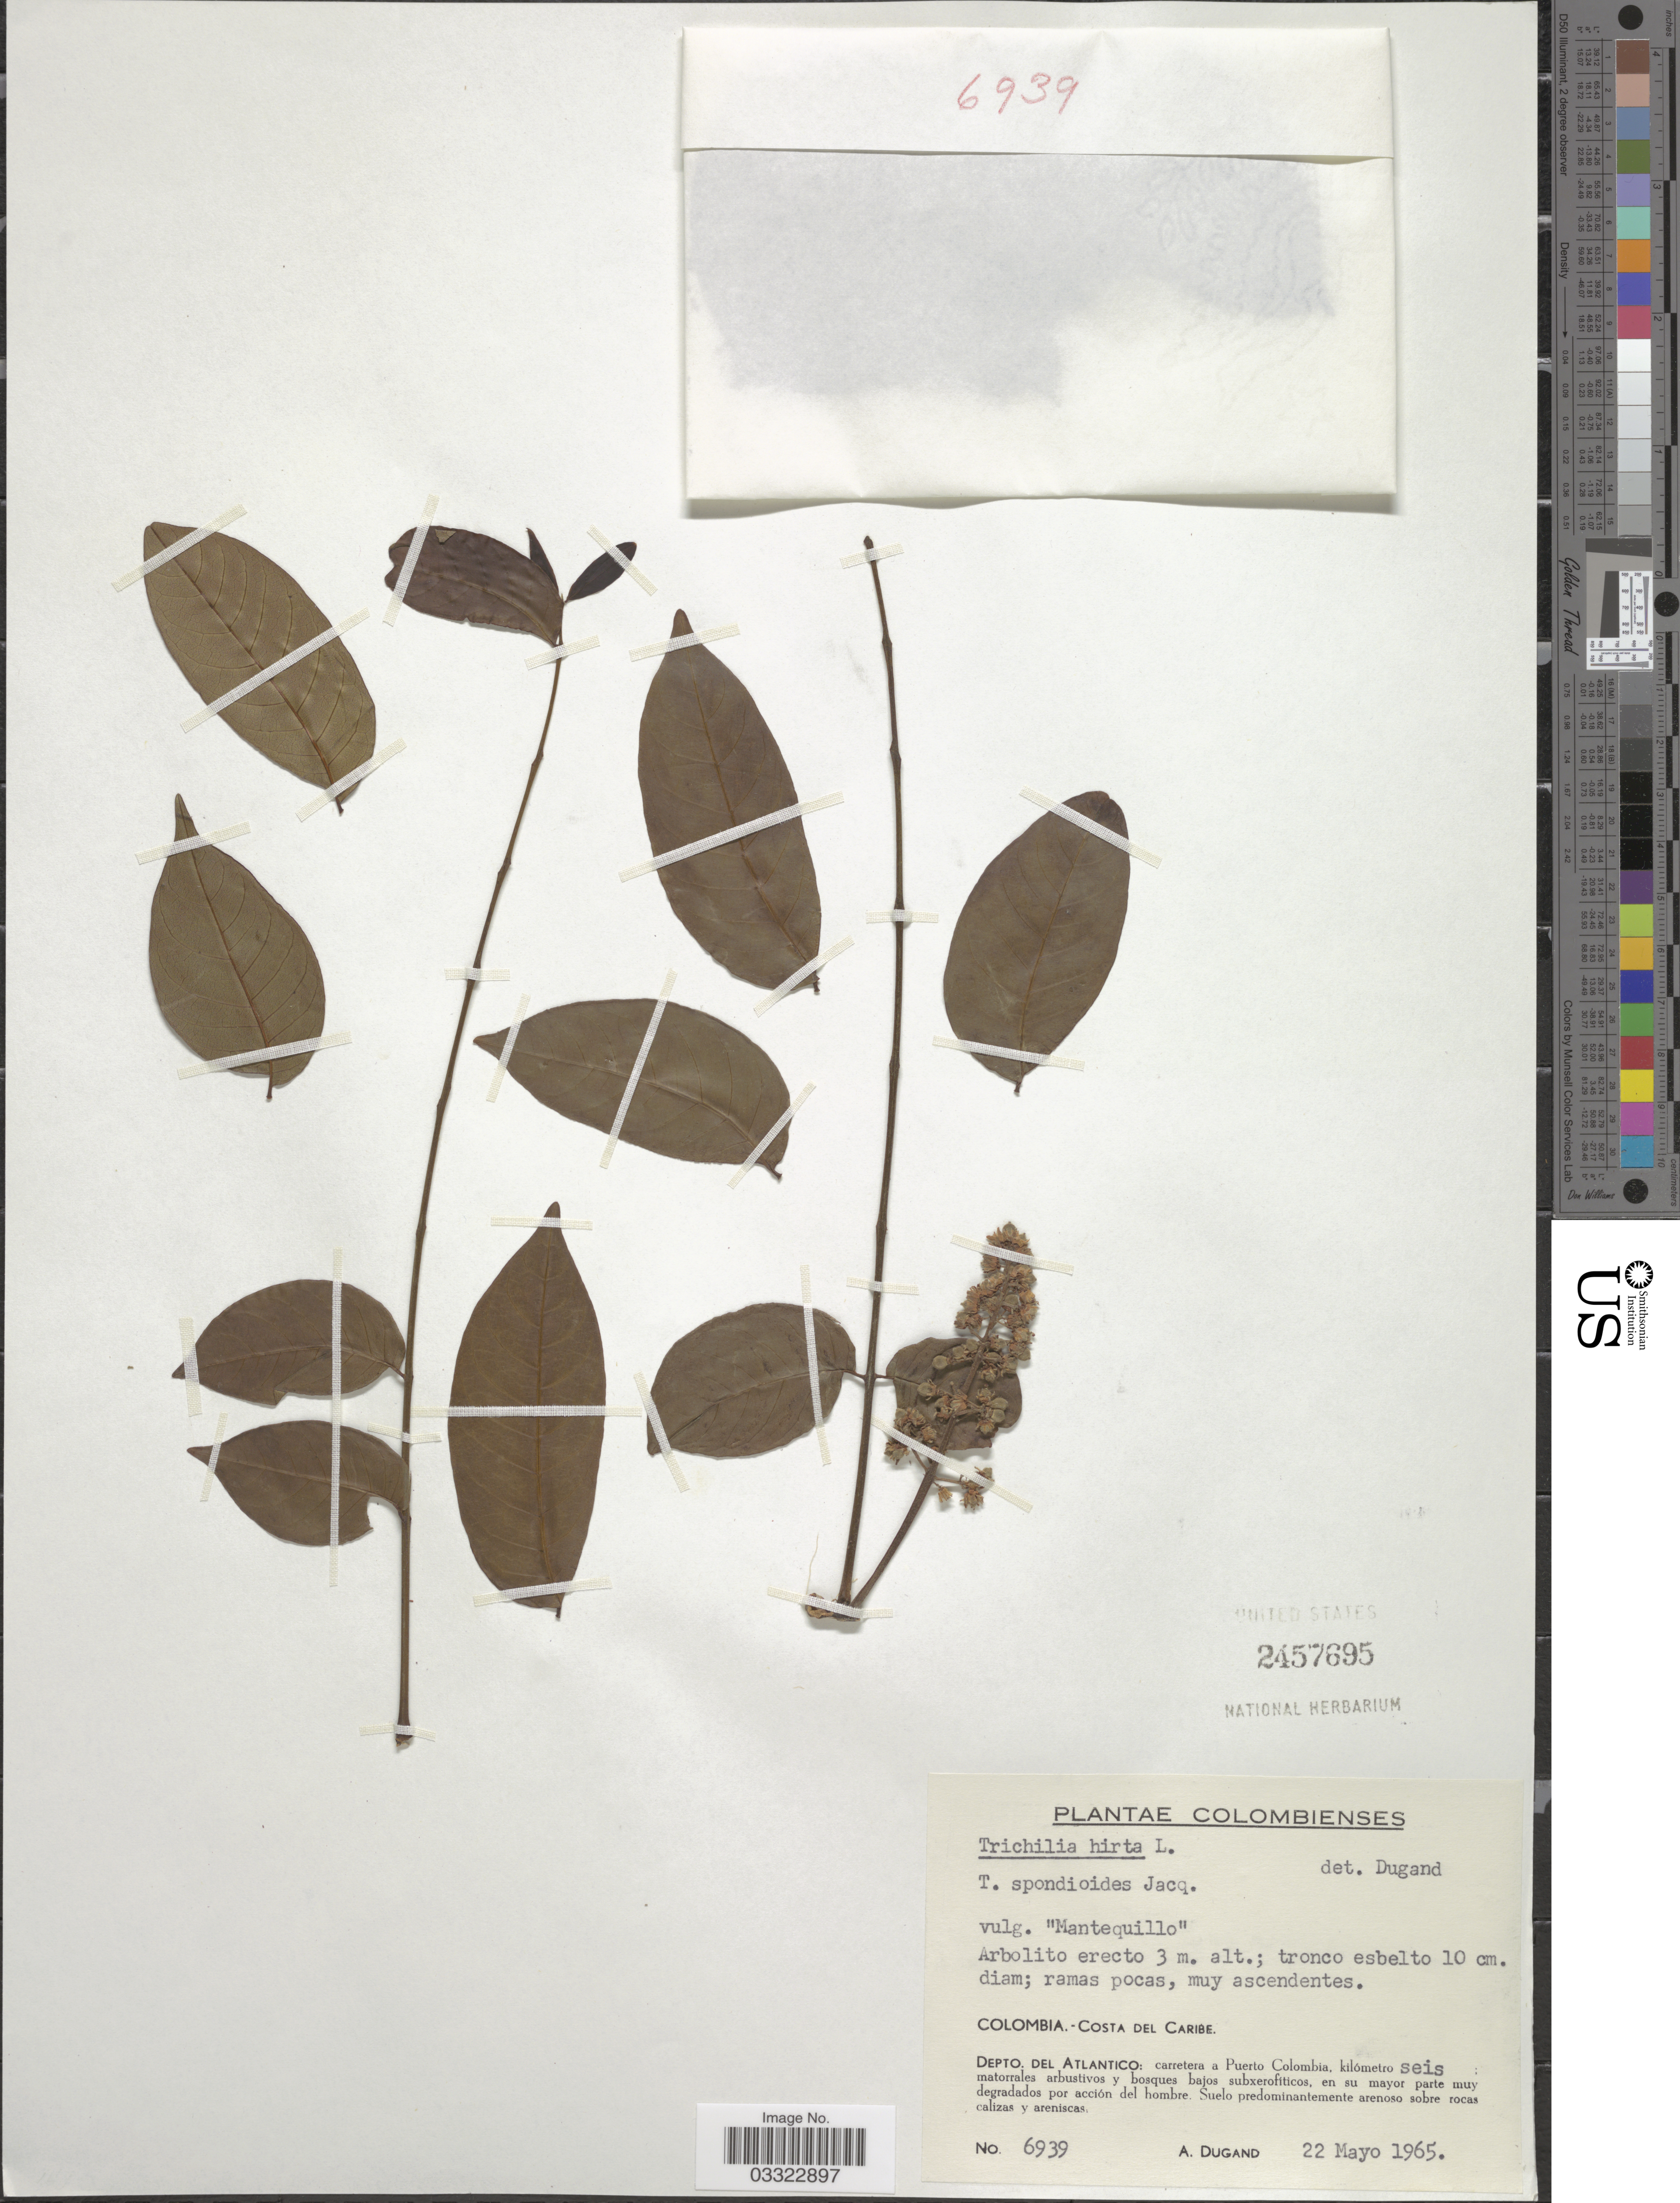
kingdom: Plantae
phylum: Tracheophyta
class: Magnoliopsida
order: Sapindales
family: Meliaceae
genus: Trichilia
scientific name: Trichilia hirta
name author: L.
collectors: A. Dugand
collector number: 6939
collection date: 1965-05-22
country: Colombia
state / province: Atlántico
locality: Costa del Caribe. Depto. del Atlantico: carretera a Puerto Colombia, kilómetro seis matorrales arbustivos y bosques bajos subxerofiticos, en su mayor parte muy degradados por acción del hombre.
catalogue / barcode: US 2457695